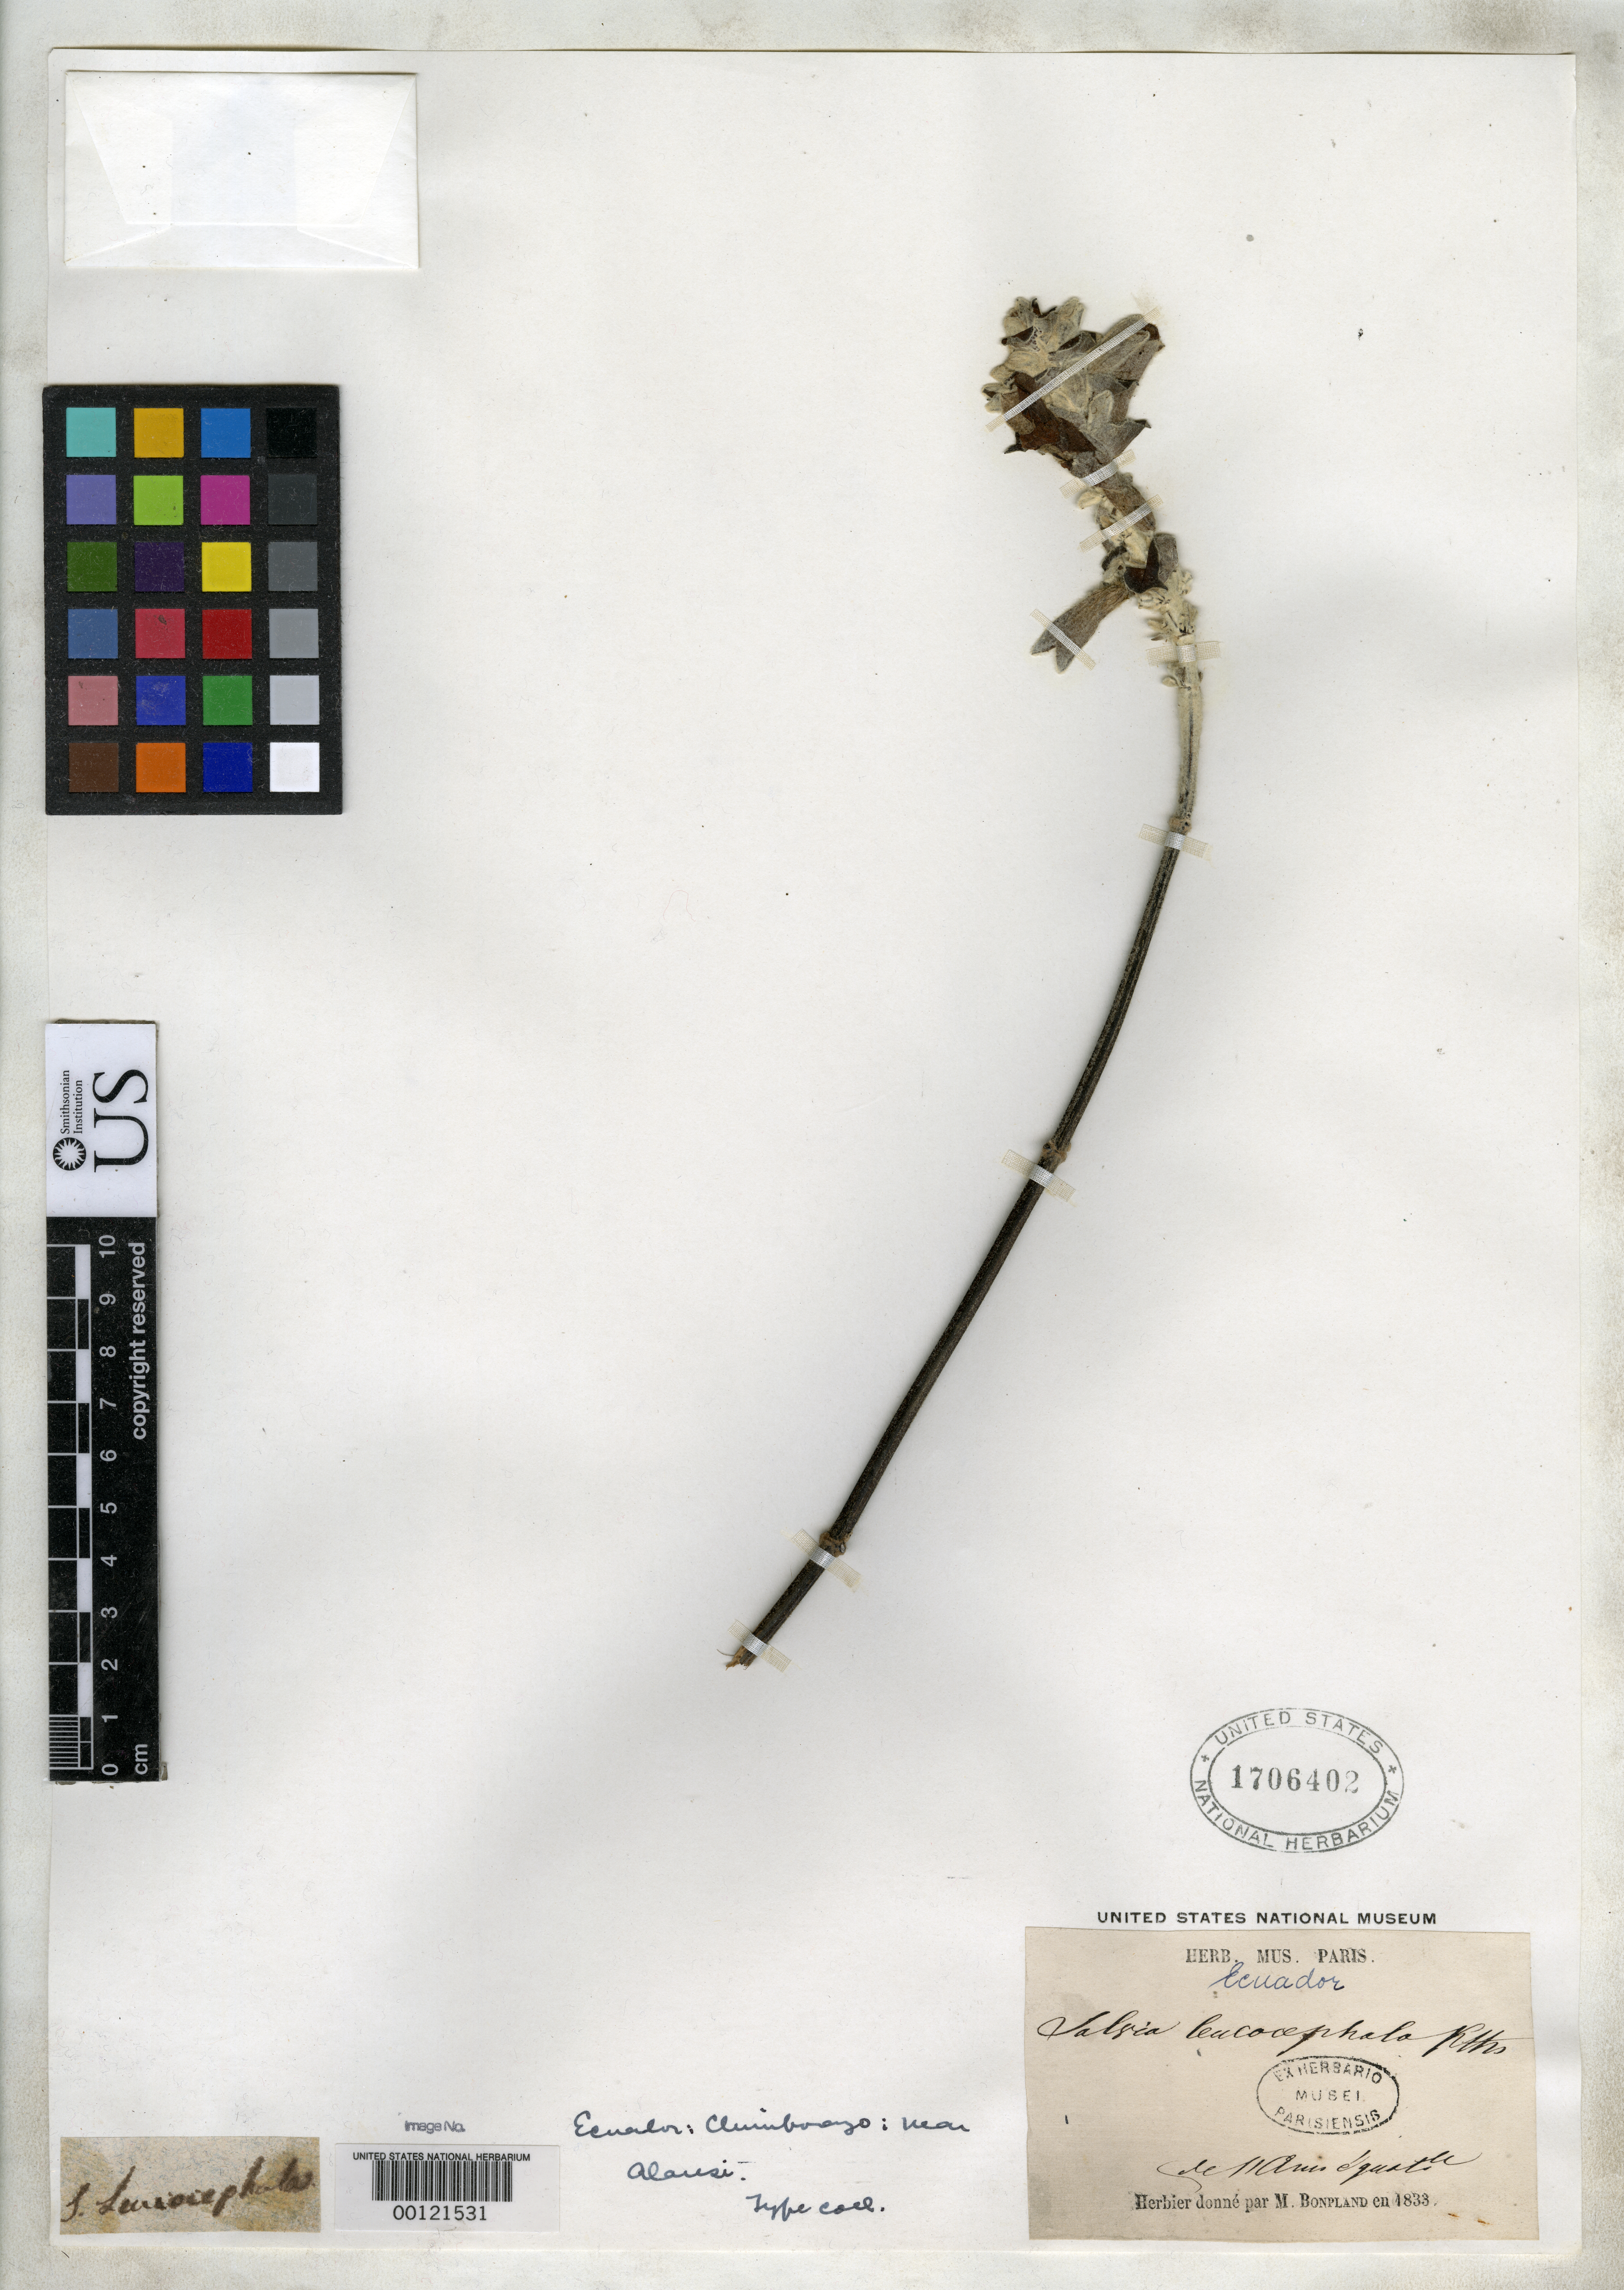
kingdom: Plantae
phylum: Tracheophyta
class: Magnoliopsida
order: Lamiales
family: Lamiaceae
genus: Salvia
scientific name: Salvia leucocephala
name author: Kunth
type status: Type Fragment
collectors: F. W. Humboldt & A. J. A. Bonpland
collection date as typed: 1833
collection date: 1833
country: Ecuador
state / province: Chimborazo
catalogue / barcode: US 1706402